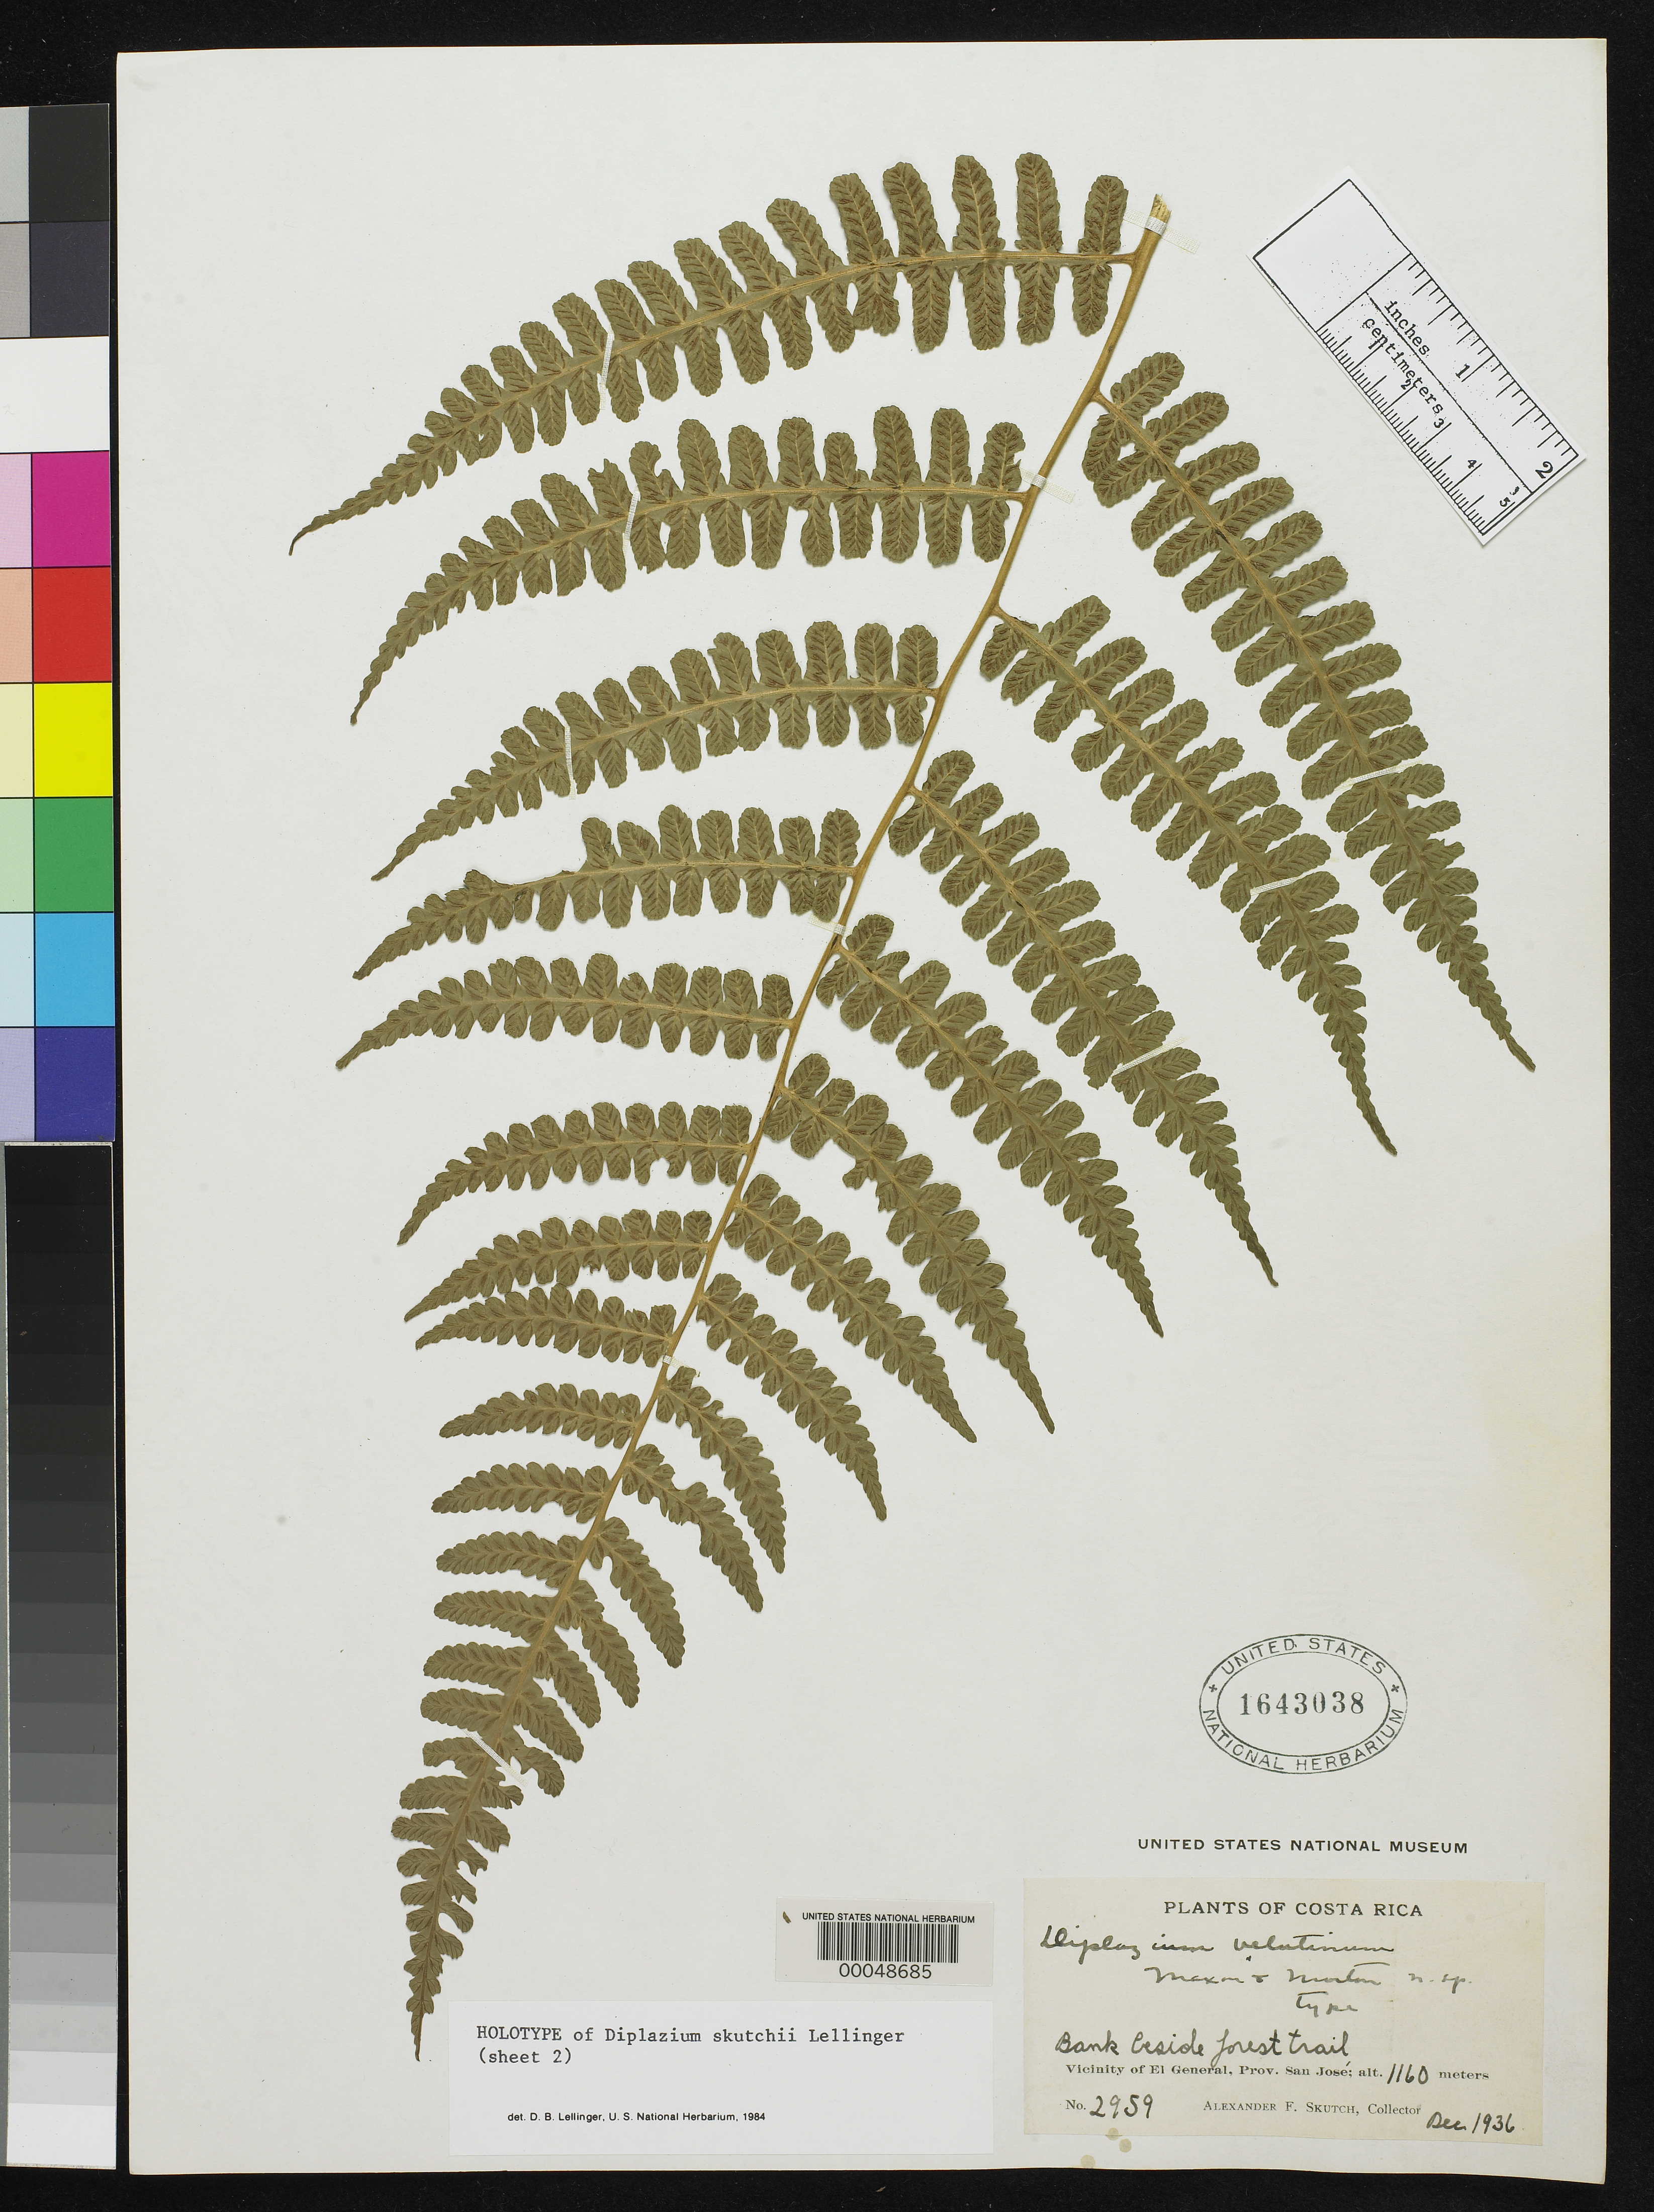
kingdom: Plantae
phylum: Tracheophyta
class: Polypodiopsida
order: Polypodiales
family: Athyriaceae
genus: Diplazium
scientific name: Diplazium skutchii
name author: Lellinger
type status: Holotype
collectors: A. F. Skutch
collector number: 2959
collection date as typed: Dec 1936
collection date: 1936-12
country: Costa Rica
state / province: San José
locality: Vicinity of El General.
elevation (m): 1160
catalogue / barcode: US 1643038